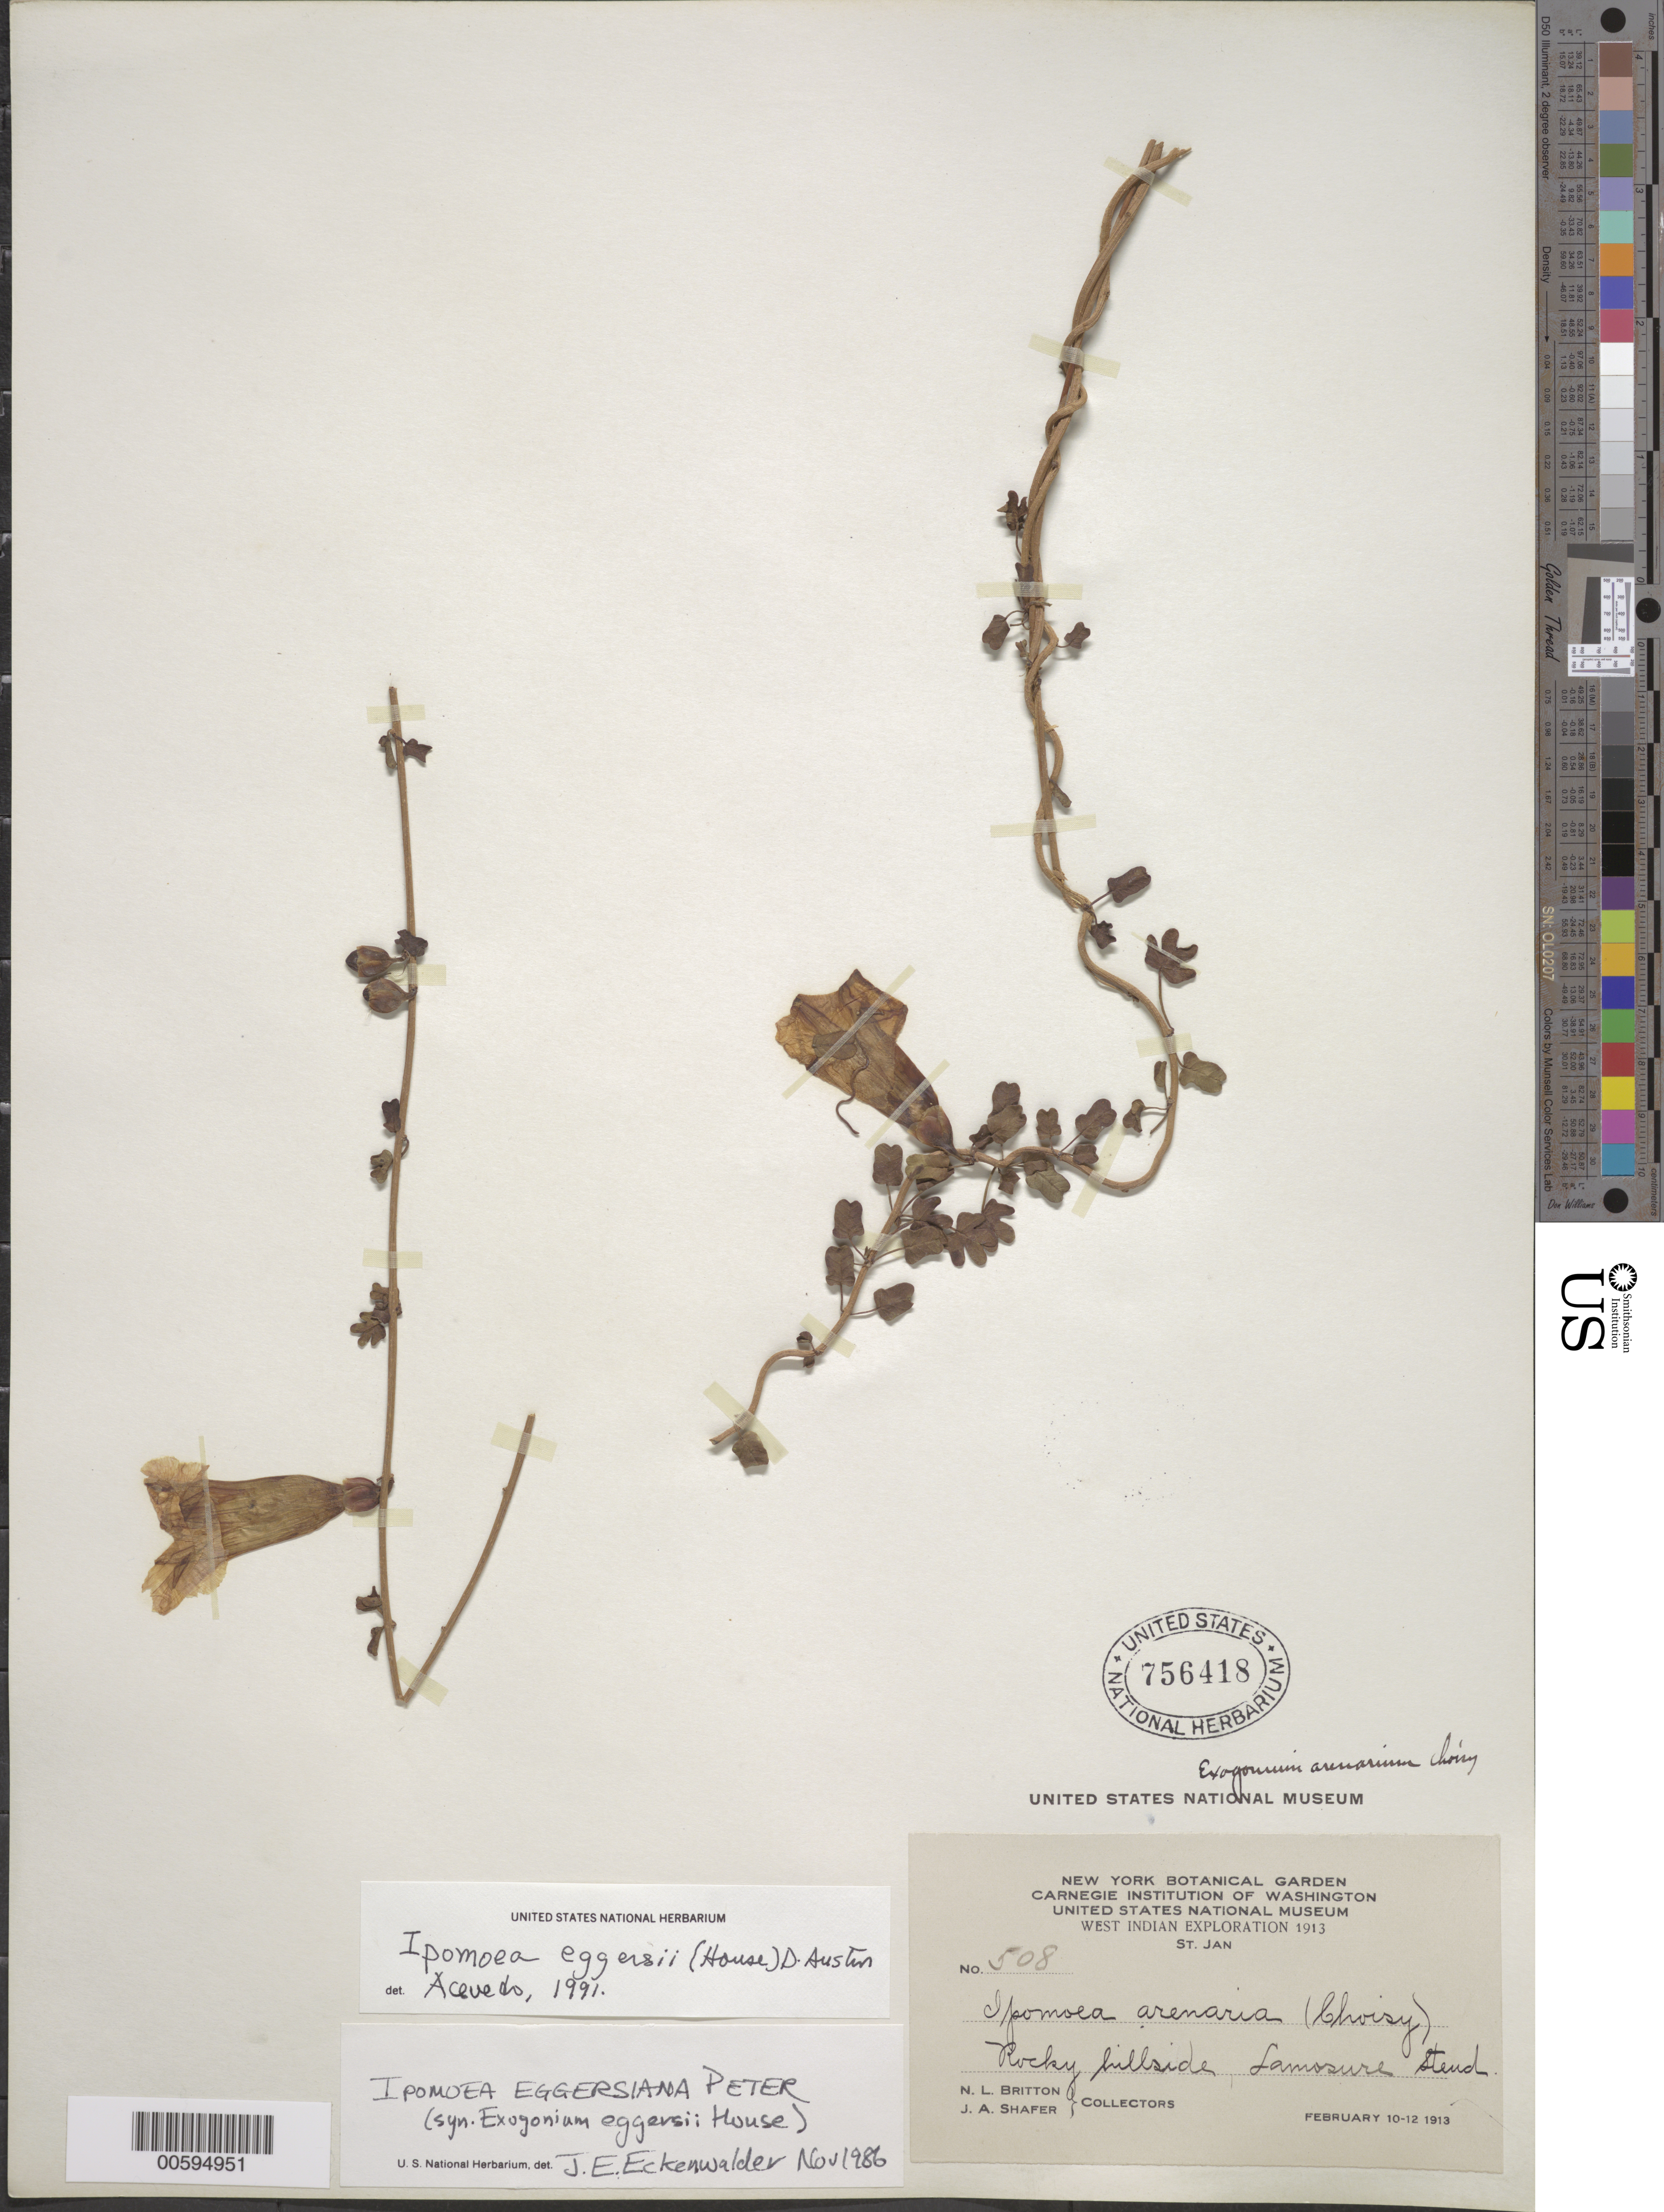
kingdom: Plantae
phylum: Tracheophyta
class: Magnoliopsida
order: Solanales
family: Convolvulaceae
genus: Ipomoea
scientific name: Ipomoea eggersii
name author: (House) D.F. Austin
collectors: N. Britton & J. A. Shafer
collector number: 508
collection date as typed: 10 Feb 1913 to 12 Feb 1913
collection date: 1913-02-10/1913-02-12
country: U.S. Virgin Islands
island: St. John Island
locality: Lamosure [as St. Jan I.]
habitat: Rocky hillside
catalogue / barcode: US 756418